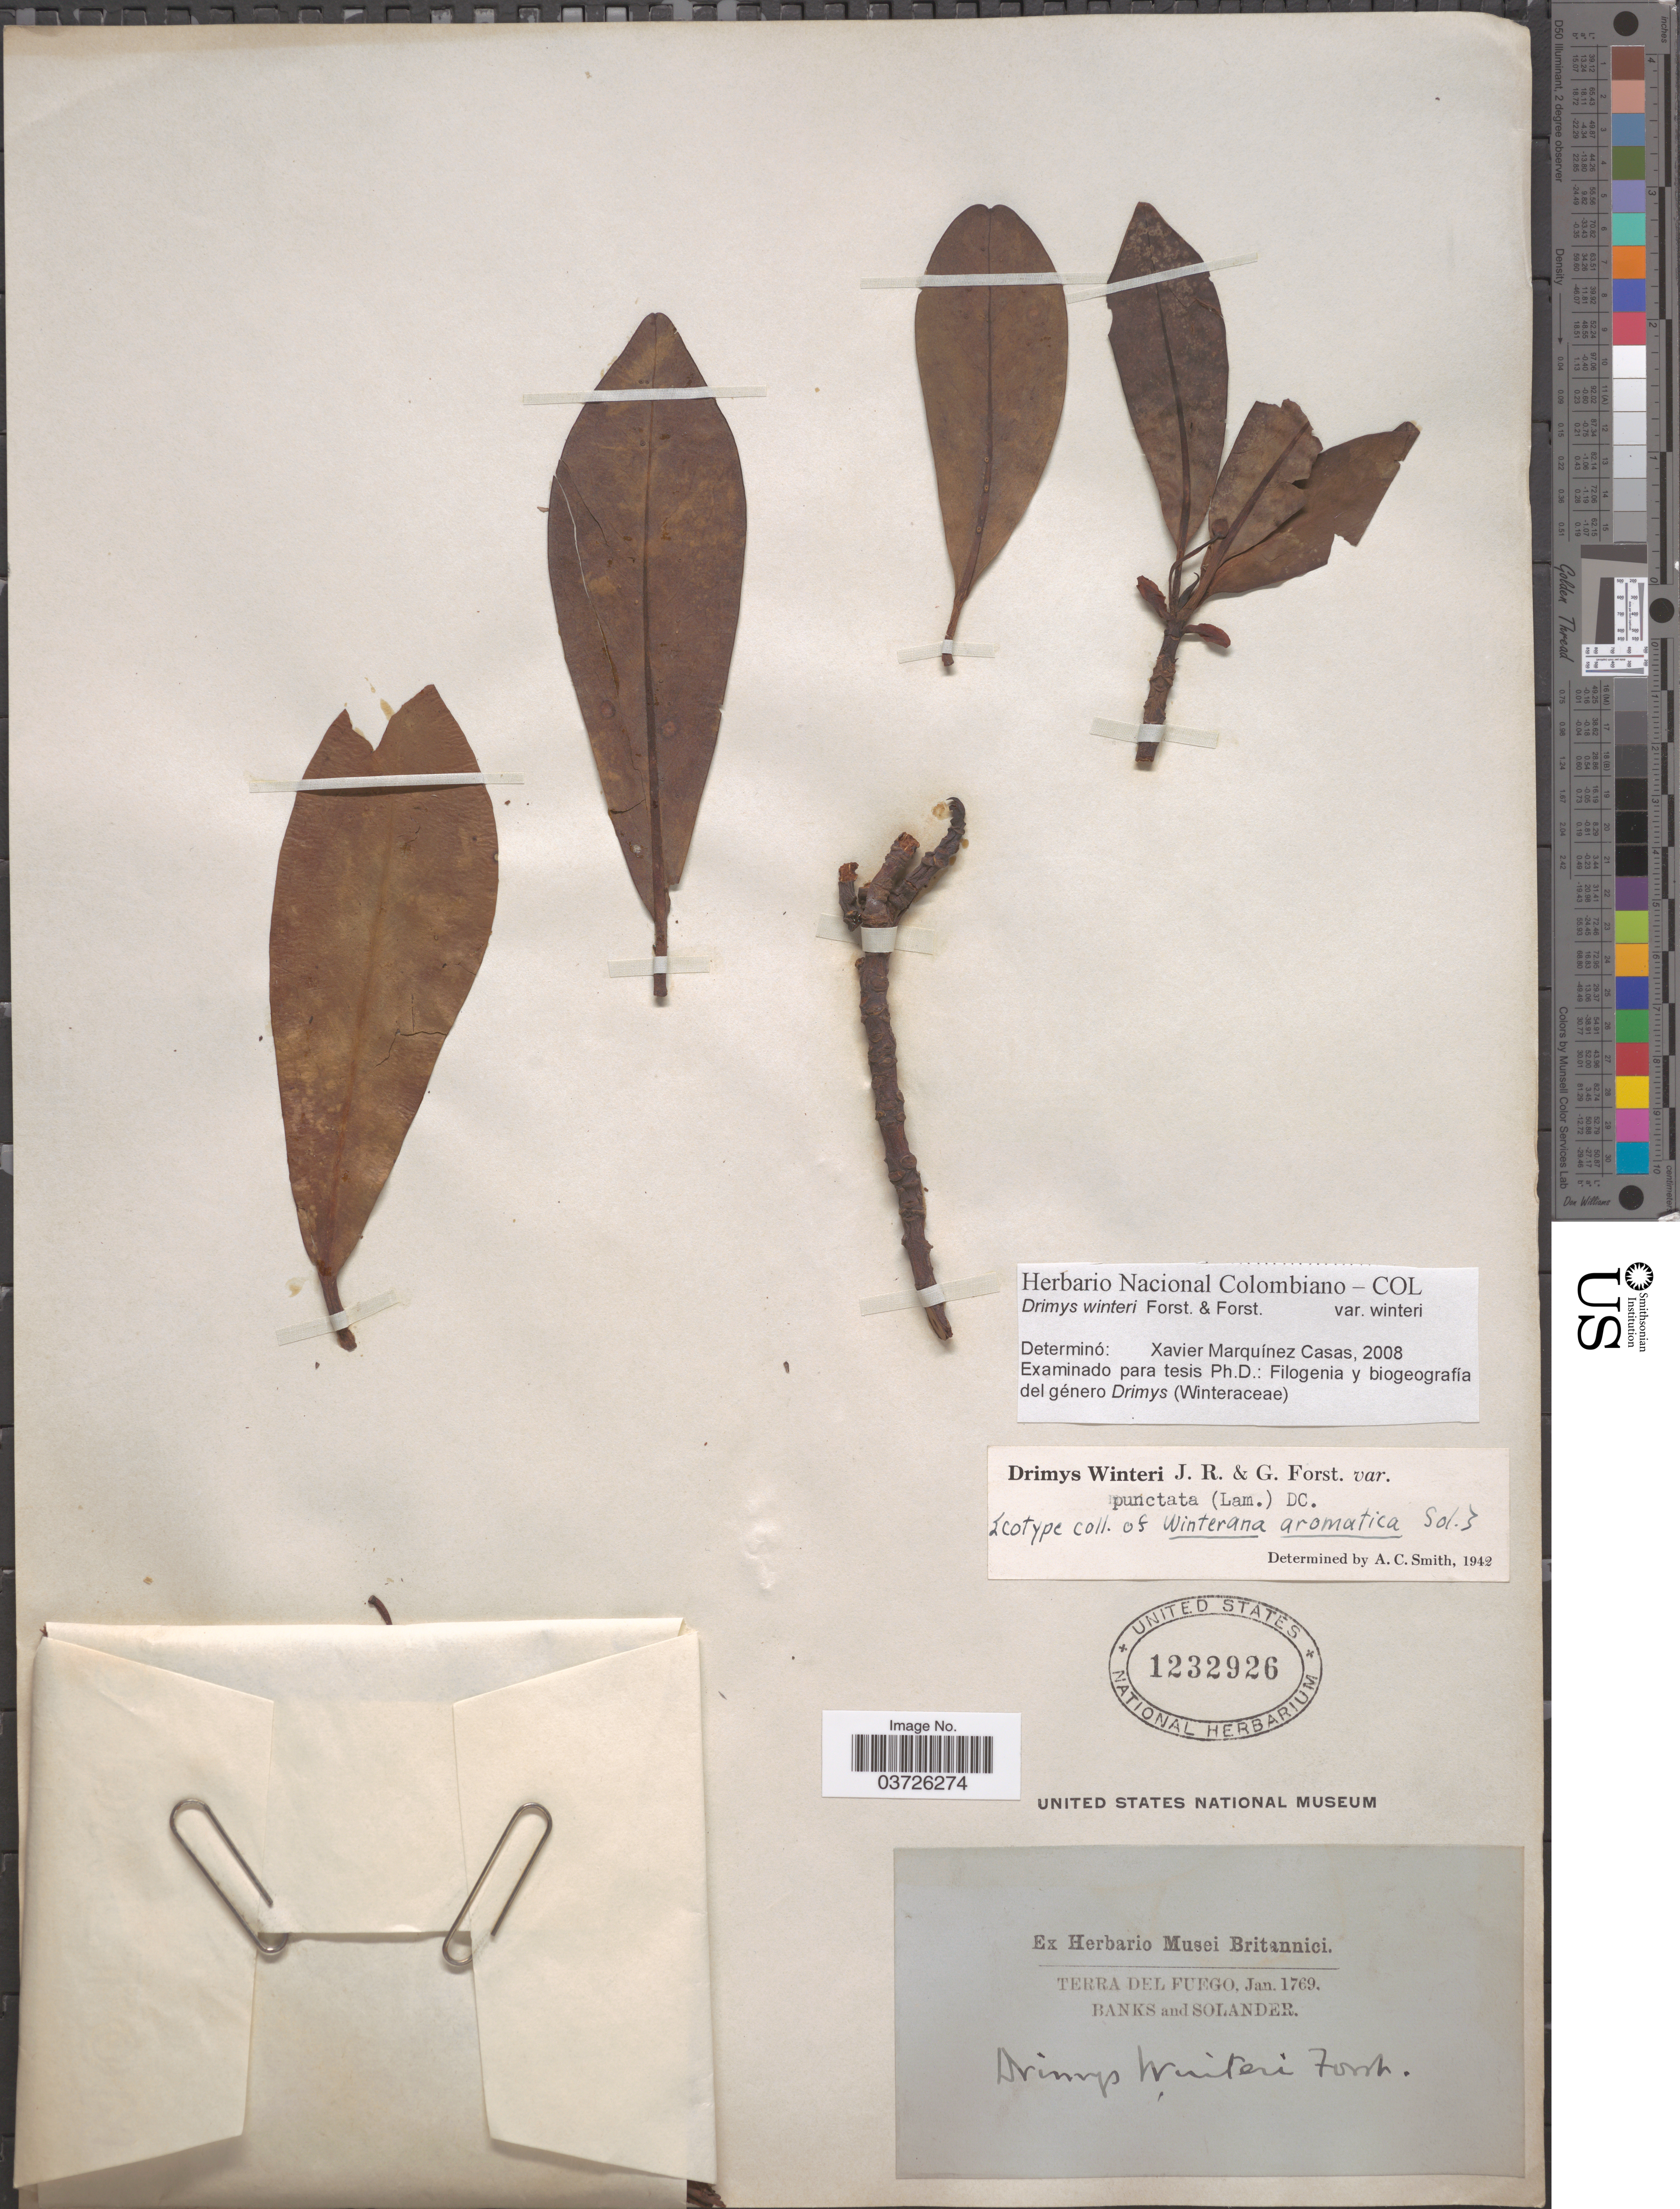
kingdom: Plantae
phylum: Tracheophyta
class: Magnoliopsida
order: Canellales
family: Winteraceae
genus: Drimys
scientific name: Drimys winteri var. winteri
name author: J.R. Forst. & G. Forst.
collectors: -- Banks & -- Solander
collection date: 1769-01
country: Argentina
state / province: Tierra del Fuego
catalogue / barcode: US 1232926